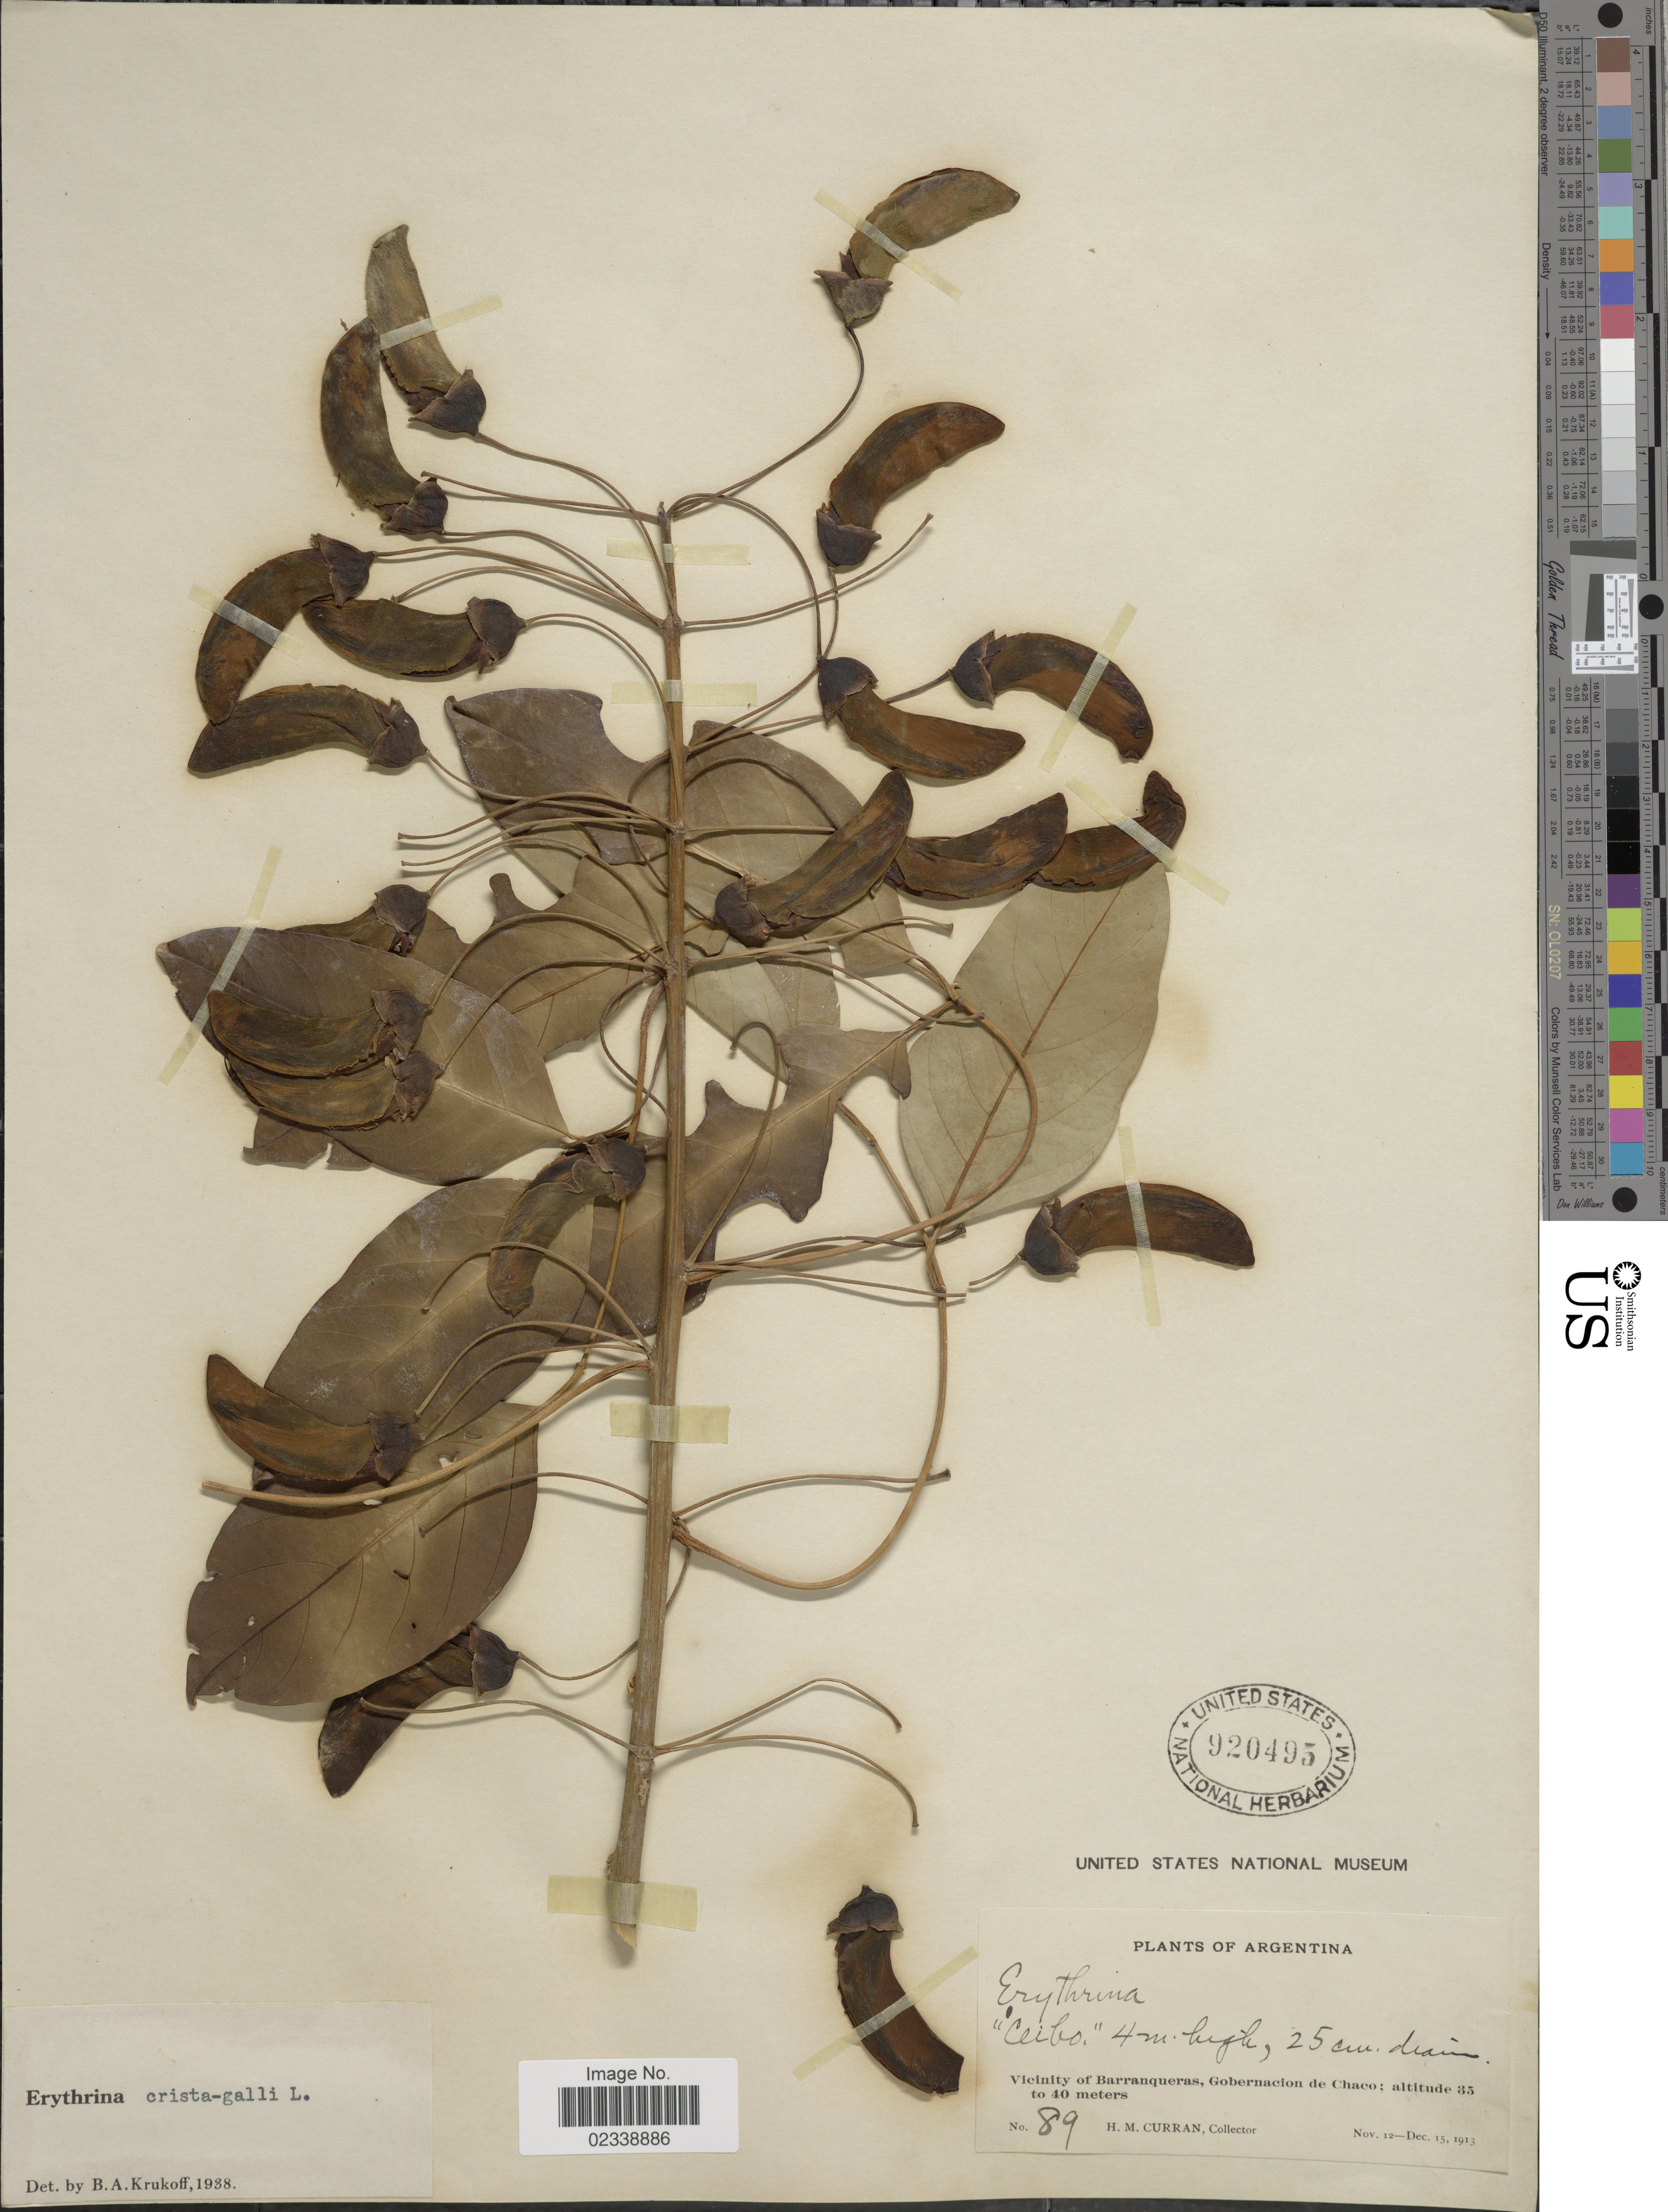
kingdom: Plantae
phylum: Tracheophyta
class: Magnoliopsida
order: Fabales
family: Fabaceae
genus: Erythrina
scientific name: Erythrina crista-galli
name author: L.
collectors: H. M. Curran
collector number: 89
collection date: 1913-11-12/1913-12-15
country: Argentina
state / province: Chaco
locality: Vicinity of Barranqueras, Gobernacion de Chaco.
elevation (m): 35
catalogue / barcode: US 920495